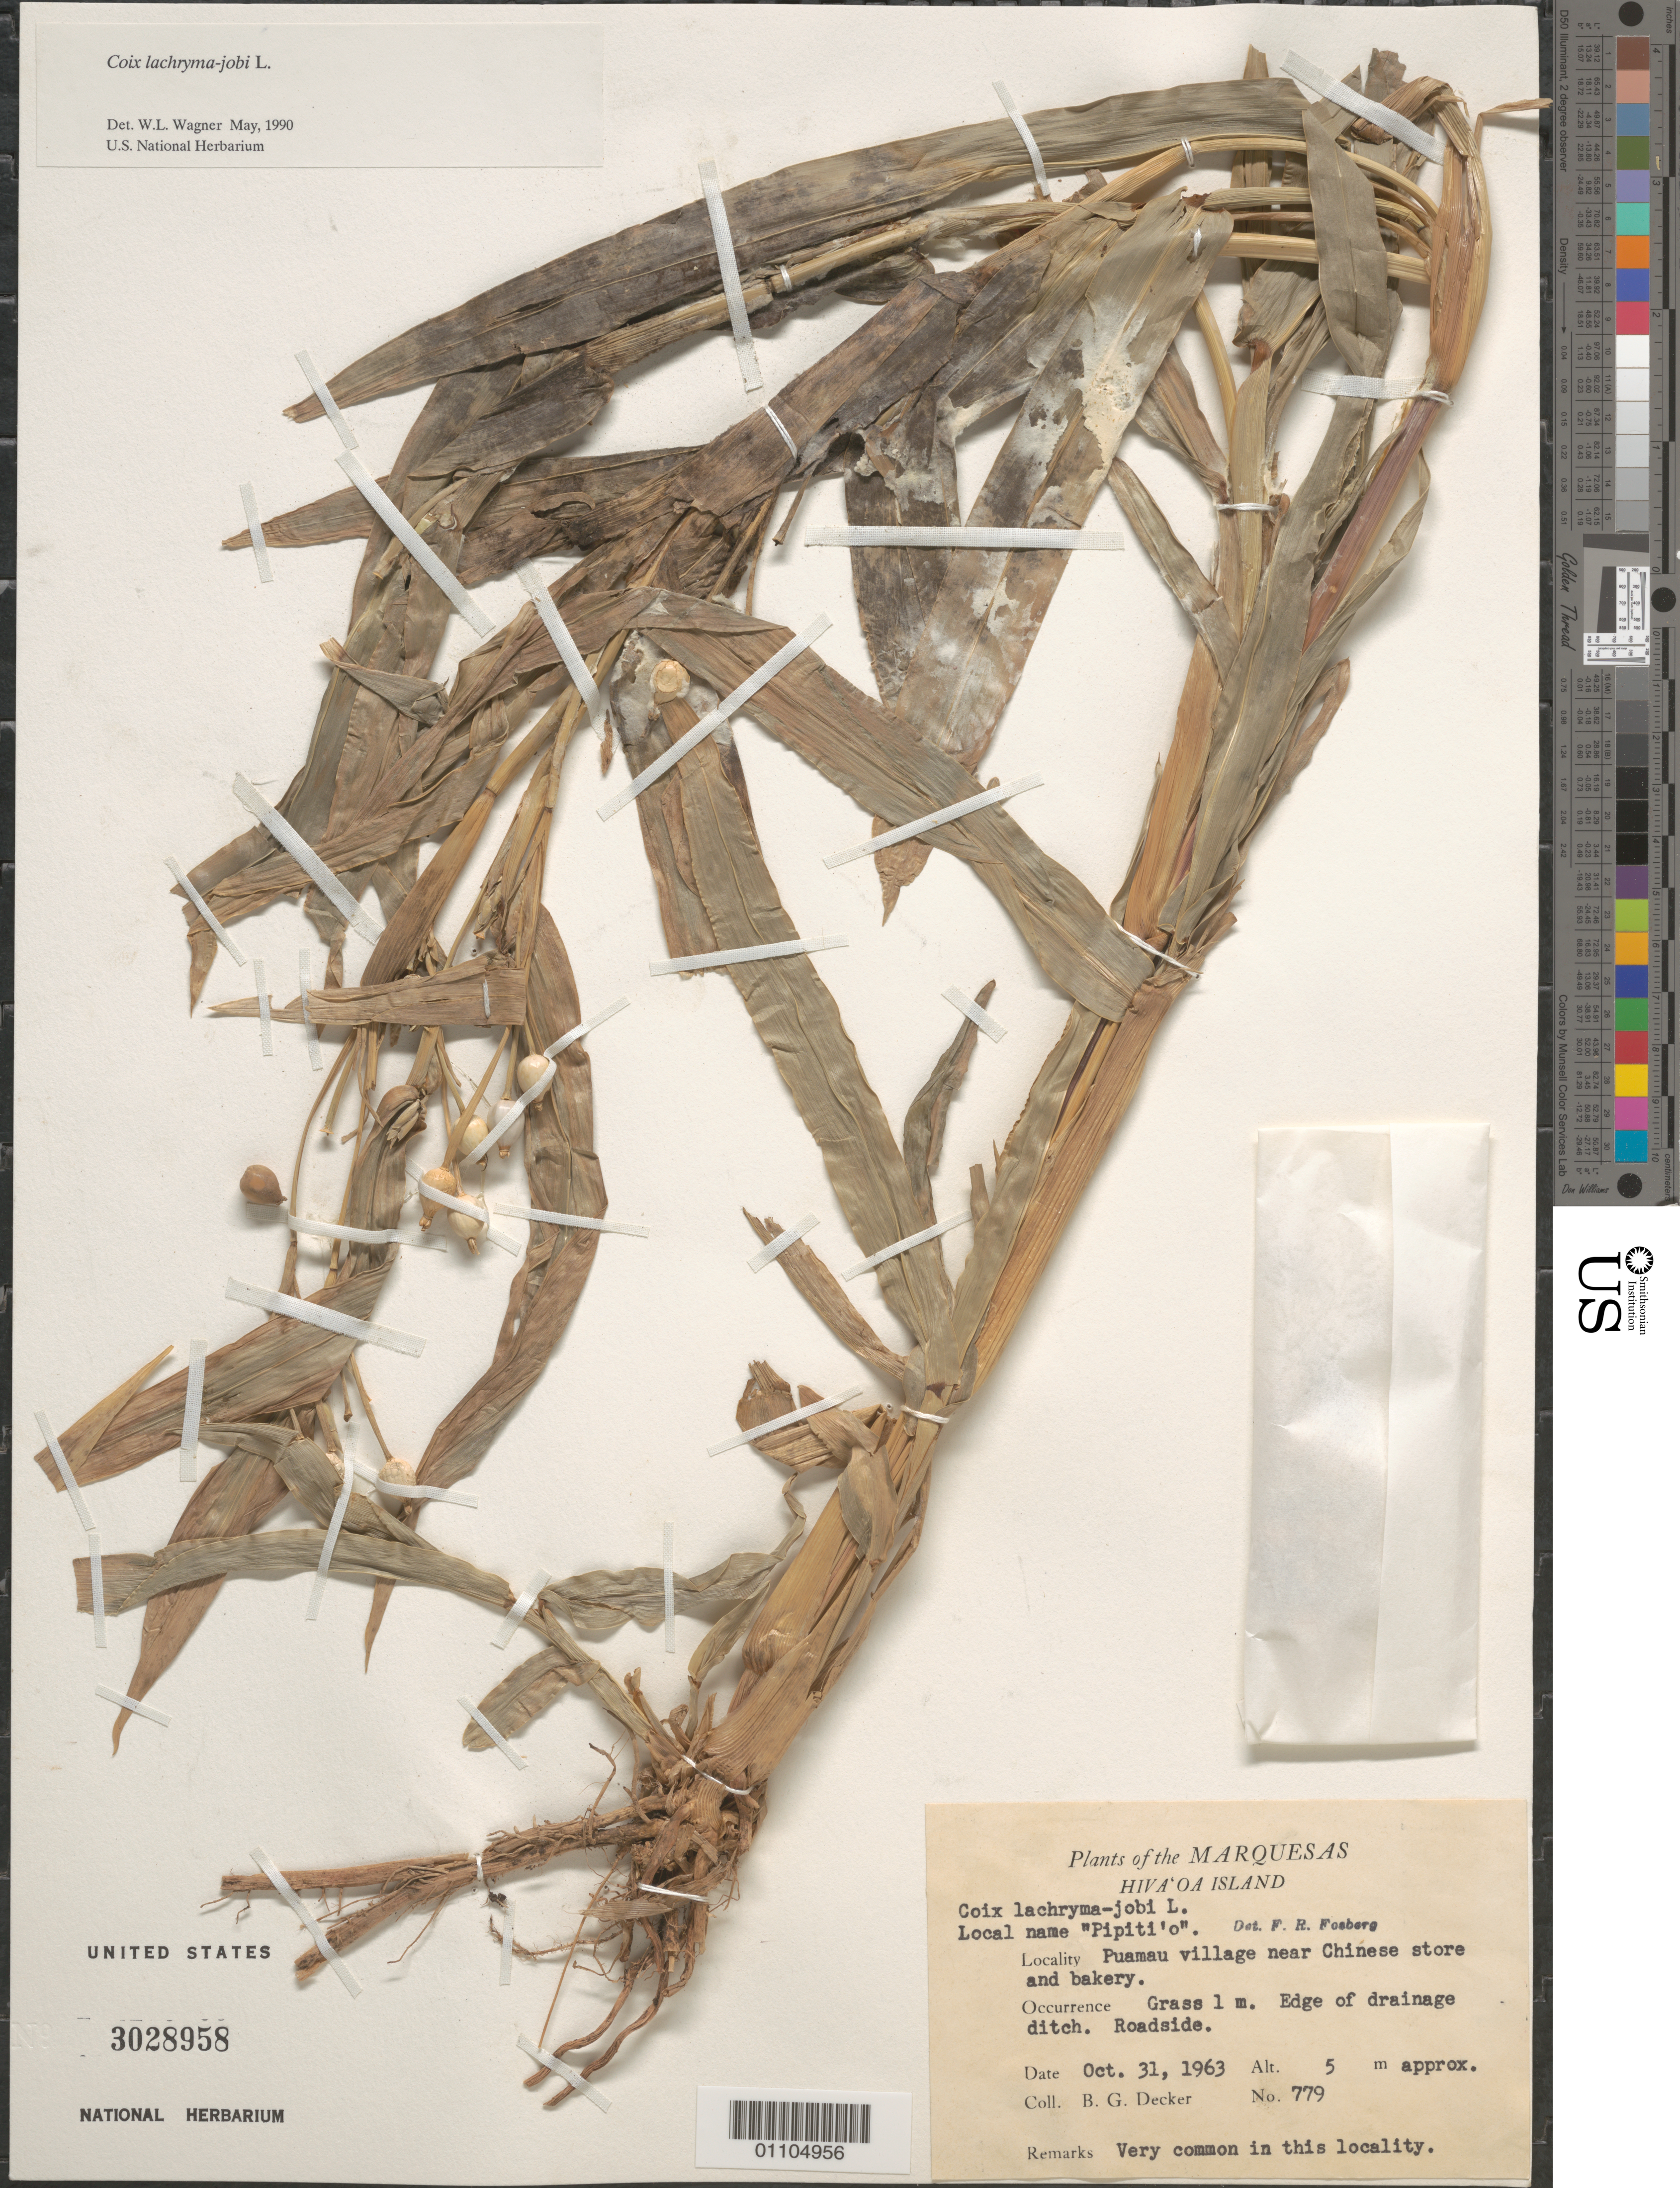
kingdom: Plantae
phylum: Tracheophyta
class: Liliopsida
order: Poales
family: Poaceae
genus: Coix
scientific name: Coix lacryma-jobi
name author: L.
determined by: Wagner, W. L., (BOT), Smithsonian Institution - National Museum of Natural History (UNITED STATES)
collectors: B. G. Decker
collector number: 779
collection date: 1963-10-31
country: French Polynesia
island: Hiva Oa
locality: Puamau village near Chinese store and bakery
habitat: edge of drainage ditch, roadside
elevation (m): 5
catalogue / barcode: US 3028958